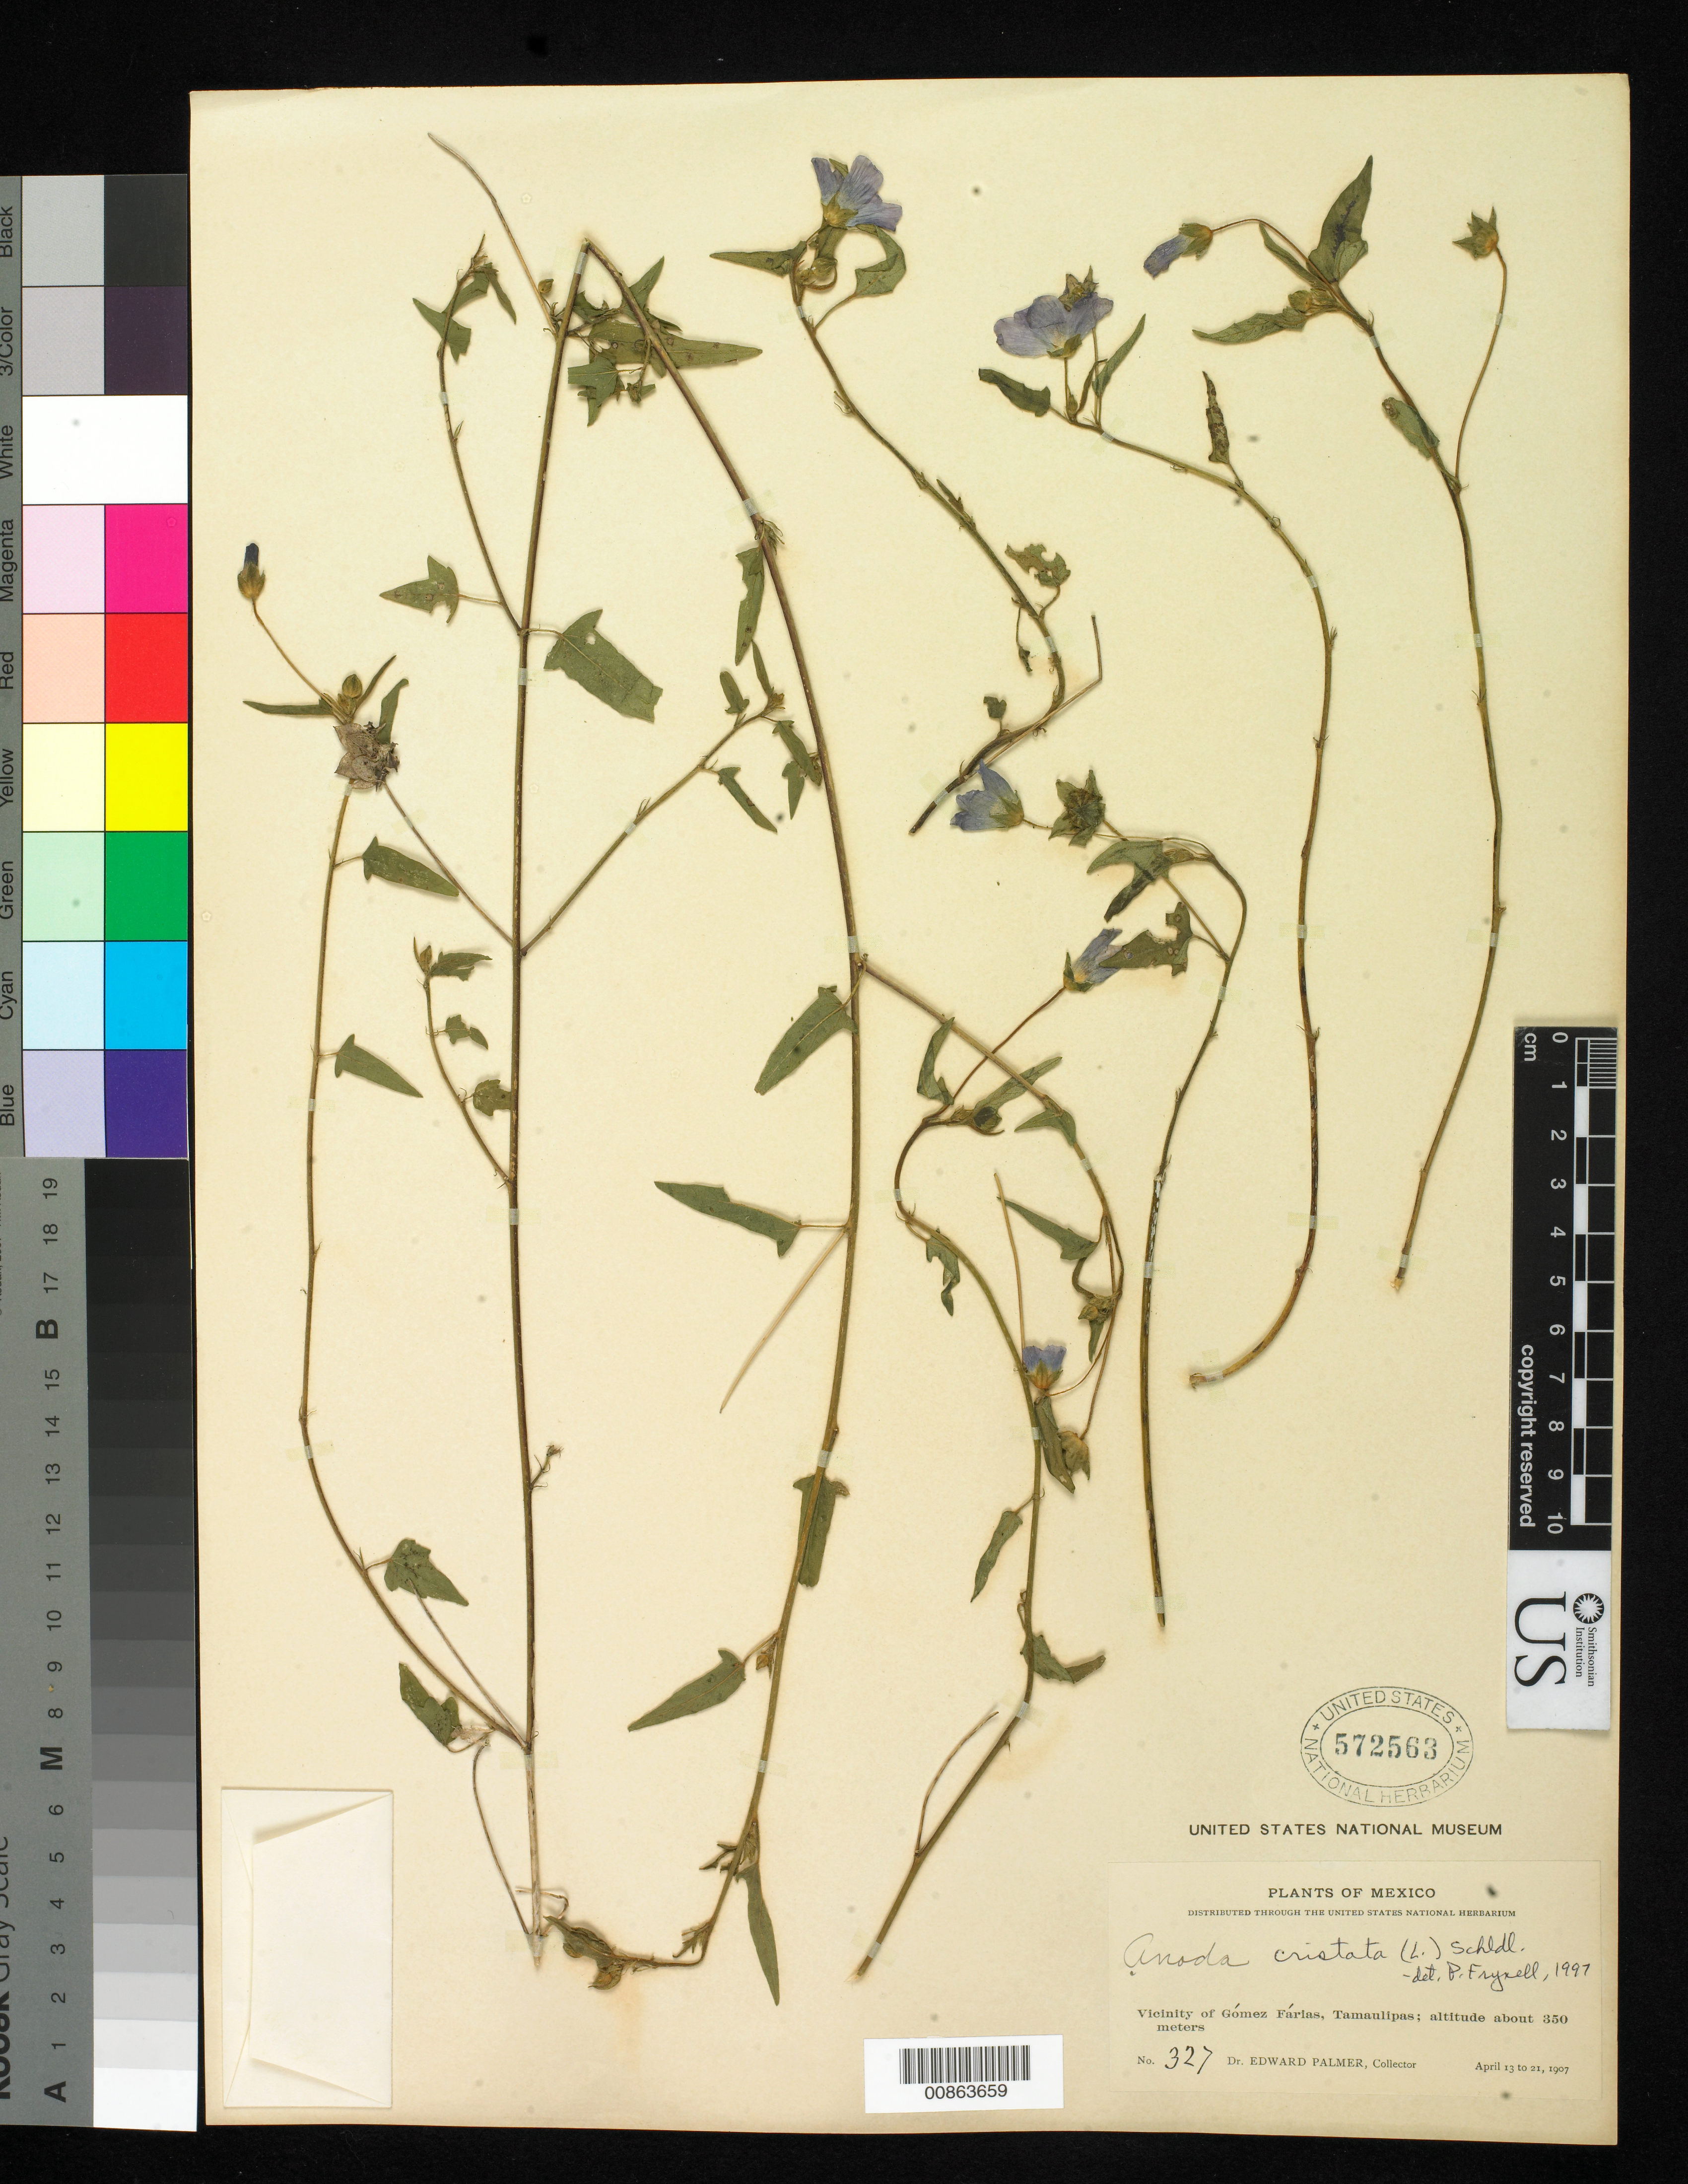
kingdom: Plantae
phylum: Tracheophyta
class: Magnoliopsida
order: Malvales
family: Malvaceae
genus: Anoda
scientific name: Anoda cristata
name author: (L.) Schltdl.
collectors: E. Palmer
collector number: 327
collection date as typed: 13 Apr 1907 to 21 Apr 1907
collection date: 1907-04-13/1907-04-21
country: Mexico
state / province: Tamaulipas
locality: Vicinity of Gómez Farias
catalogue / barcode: US 572563